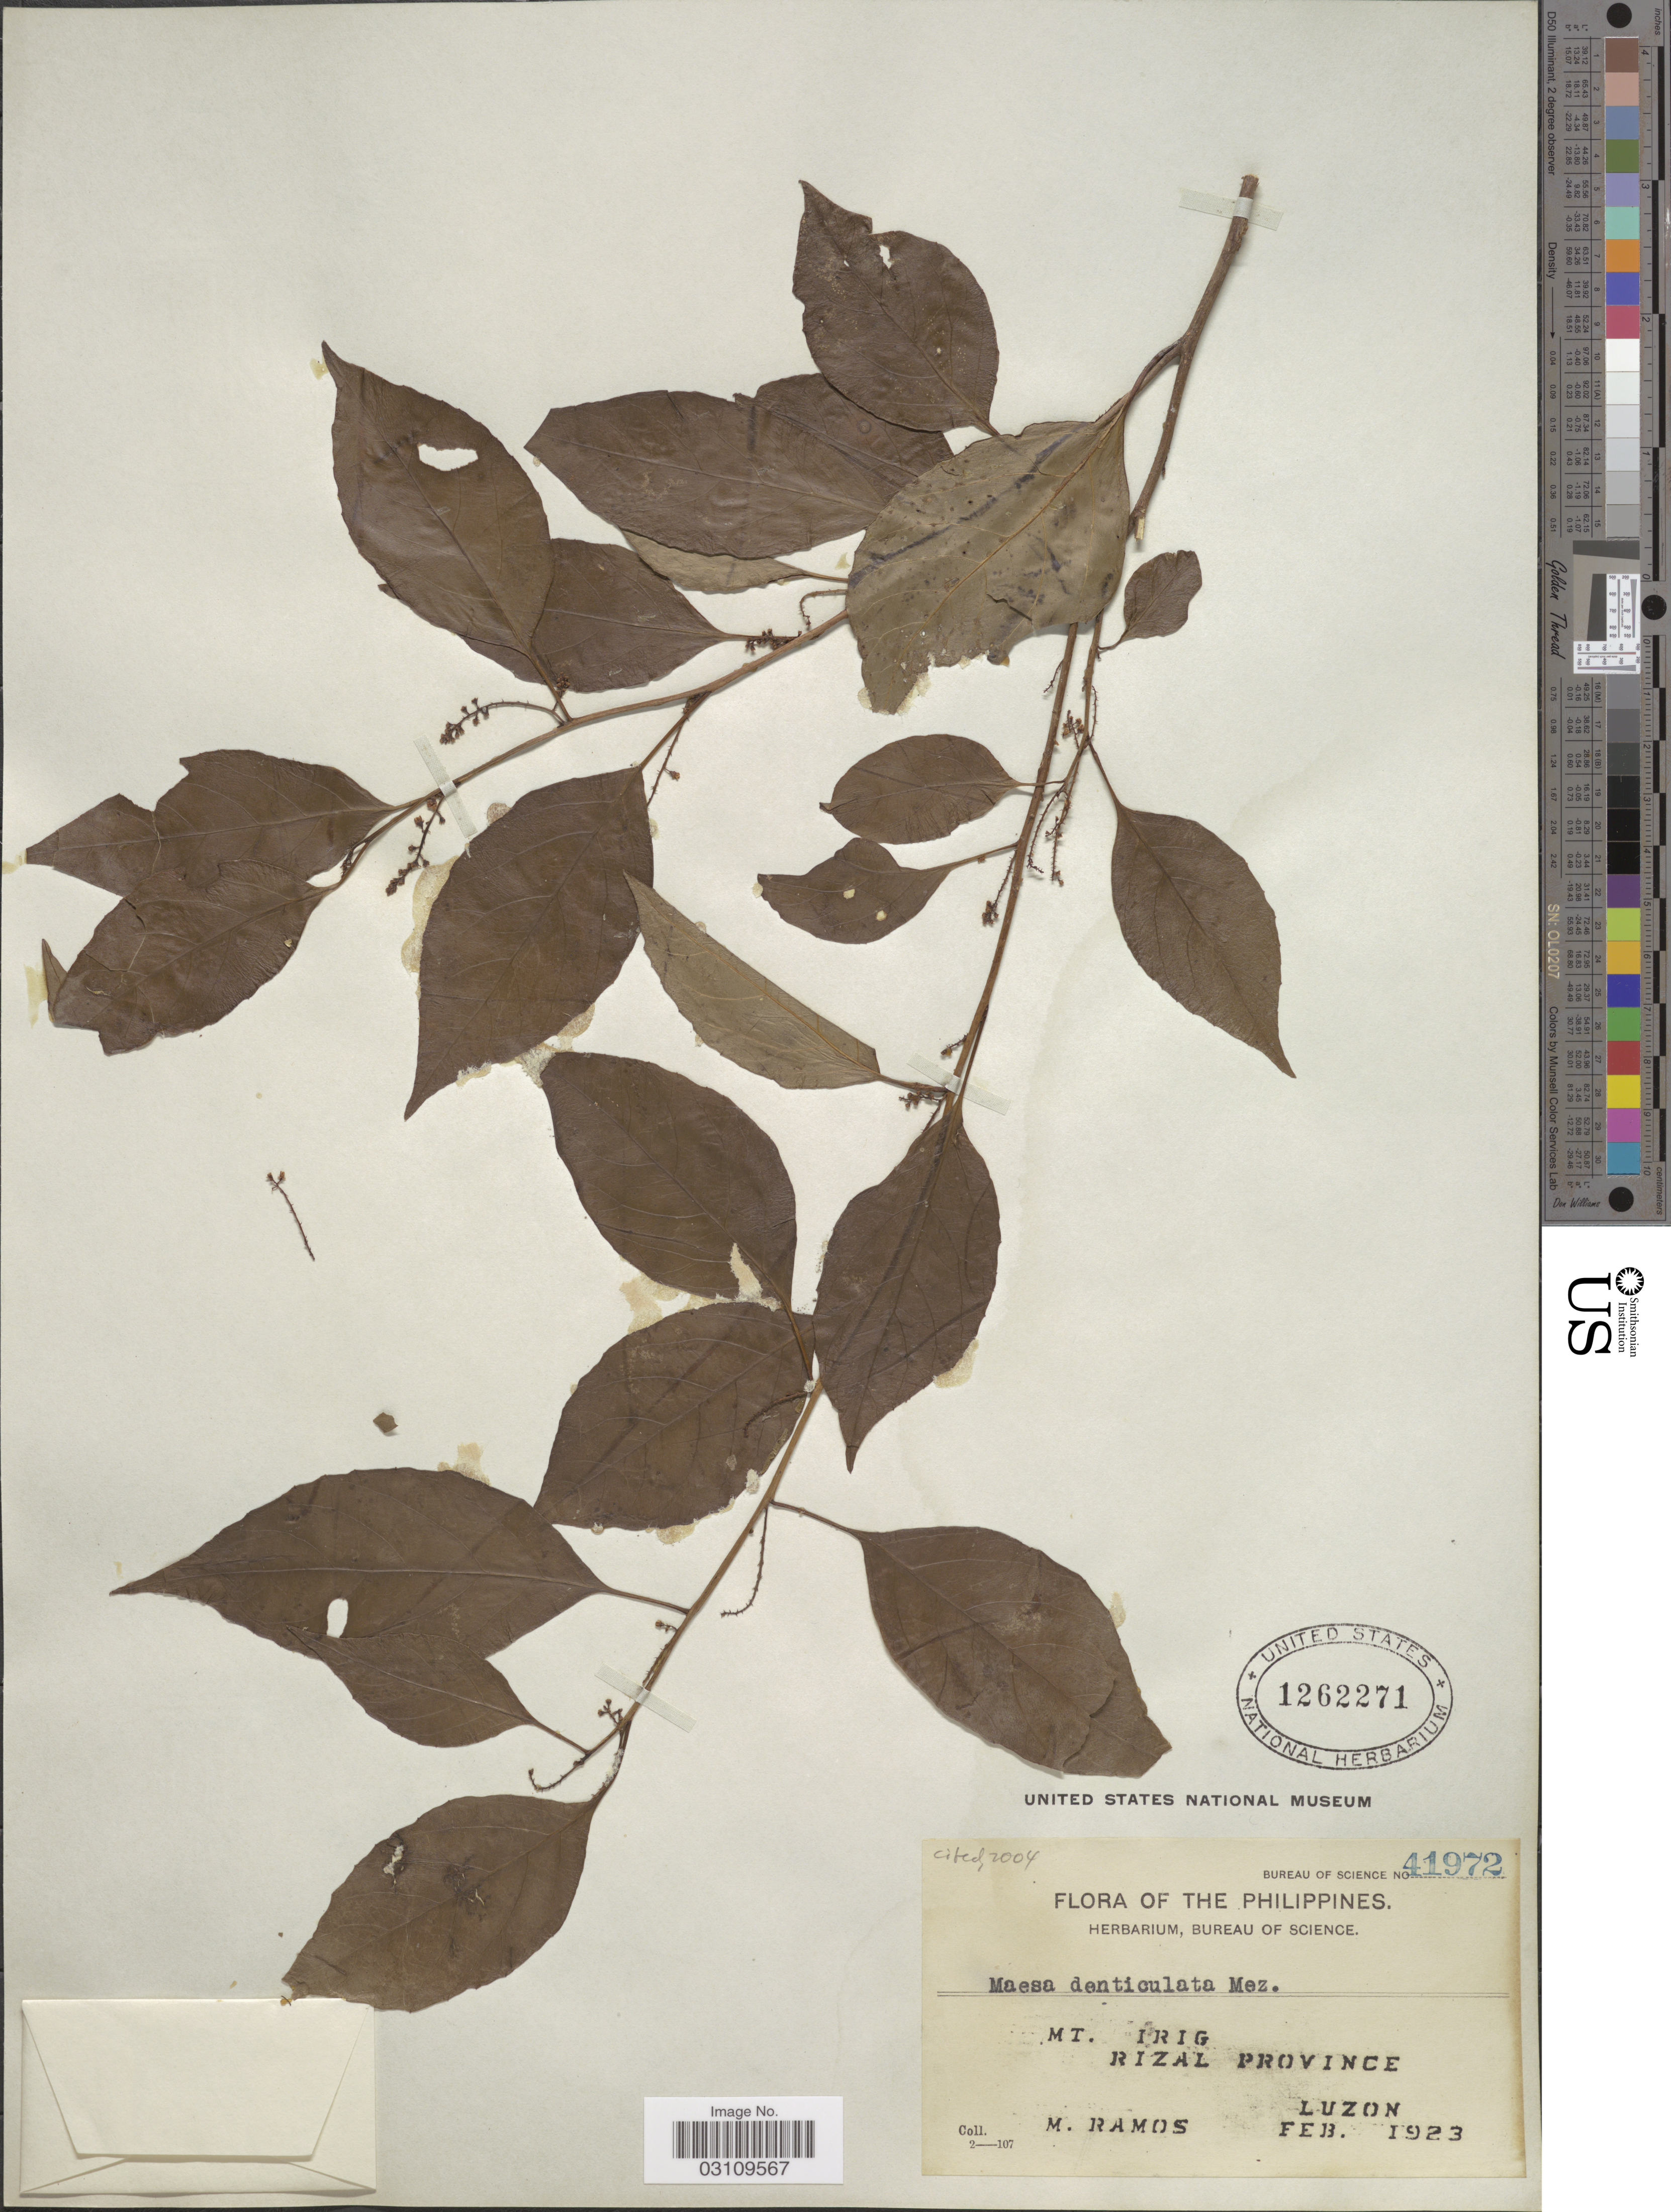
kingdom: Plantae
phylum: Tracheophyta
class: Magnoliopsida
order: Ericales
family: Primulaceae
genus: Maesa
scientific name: Maesa denticulata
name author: Mez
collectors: M. Ramos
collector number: Bureau of Science 41972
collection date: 1923-02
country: Philippines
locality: Mt. Irig, Rizal Province, Luzon.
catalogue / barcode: US 1262271